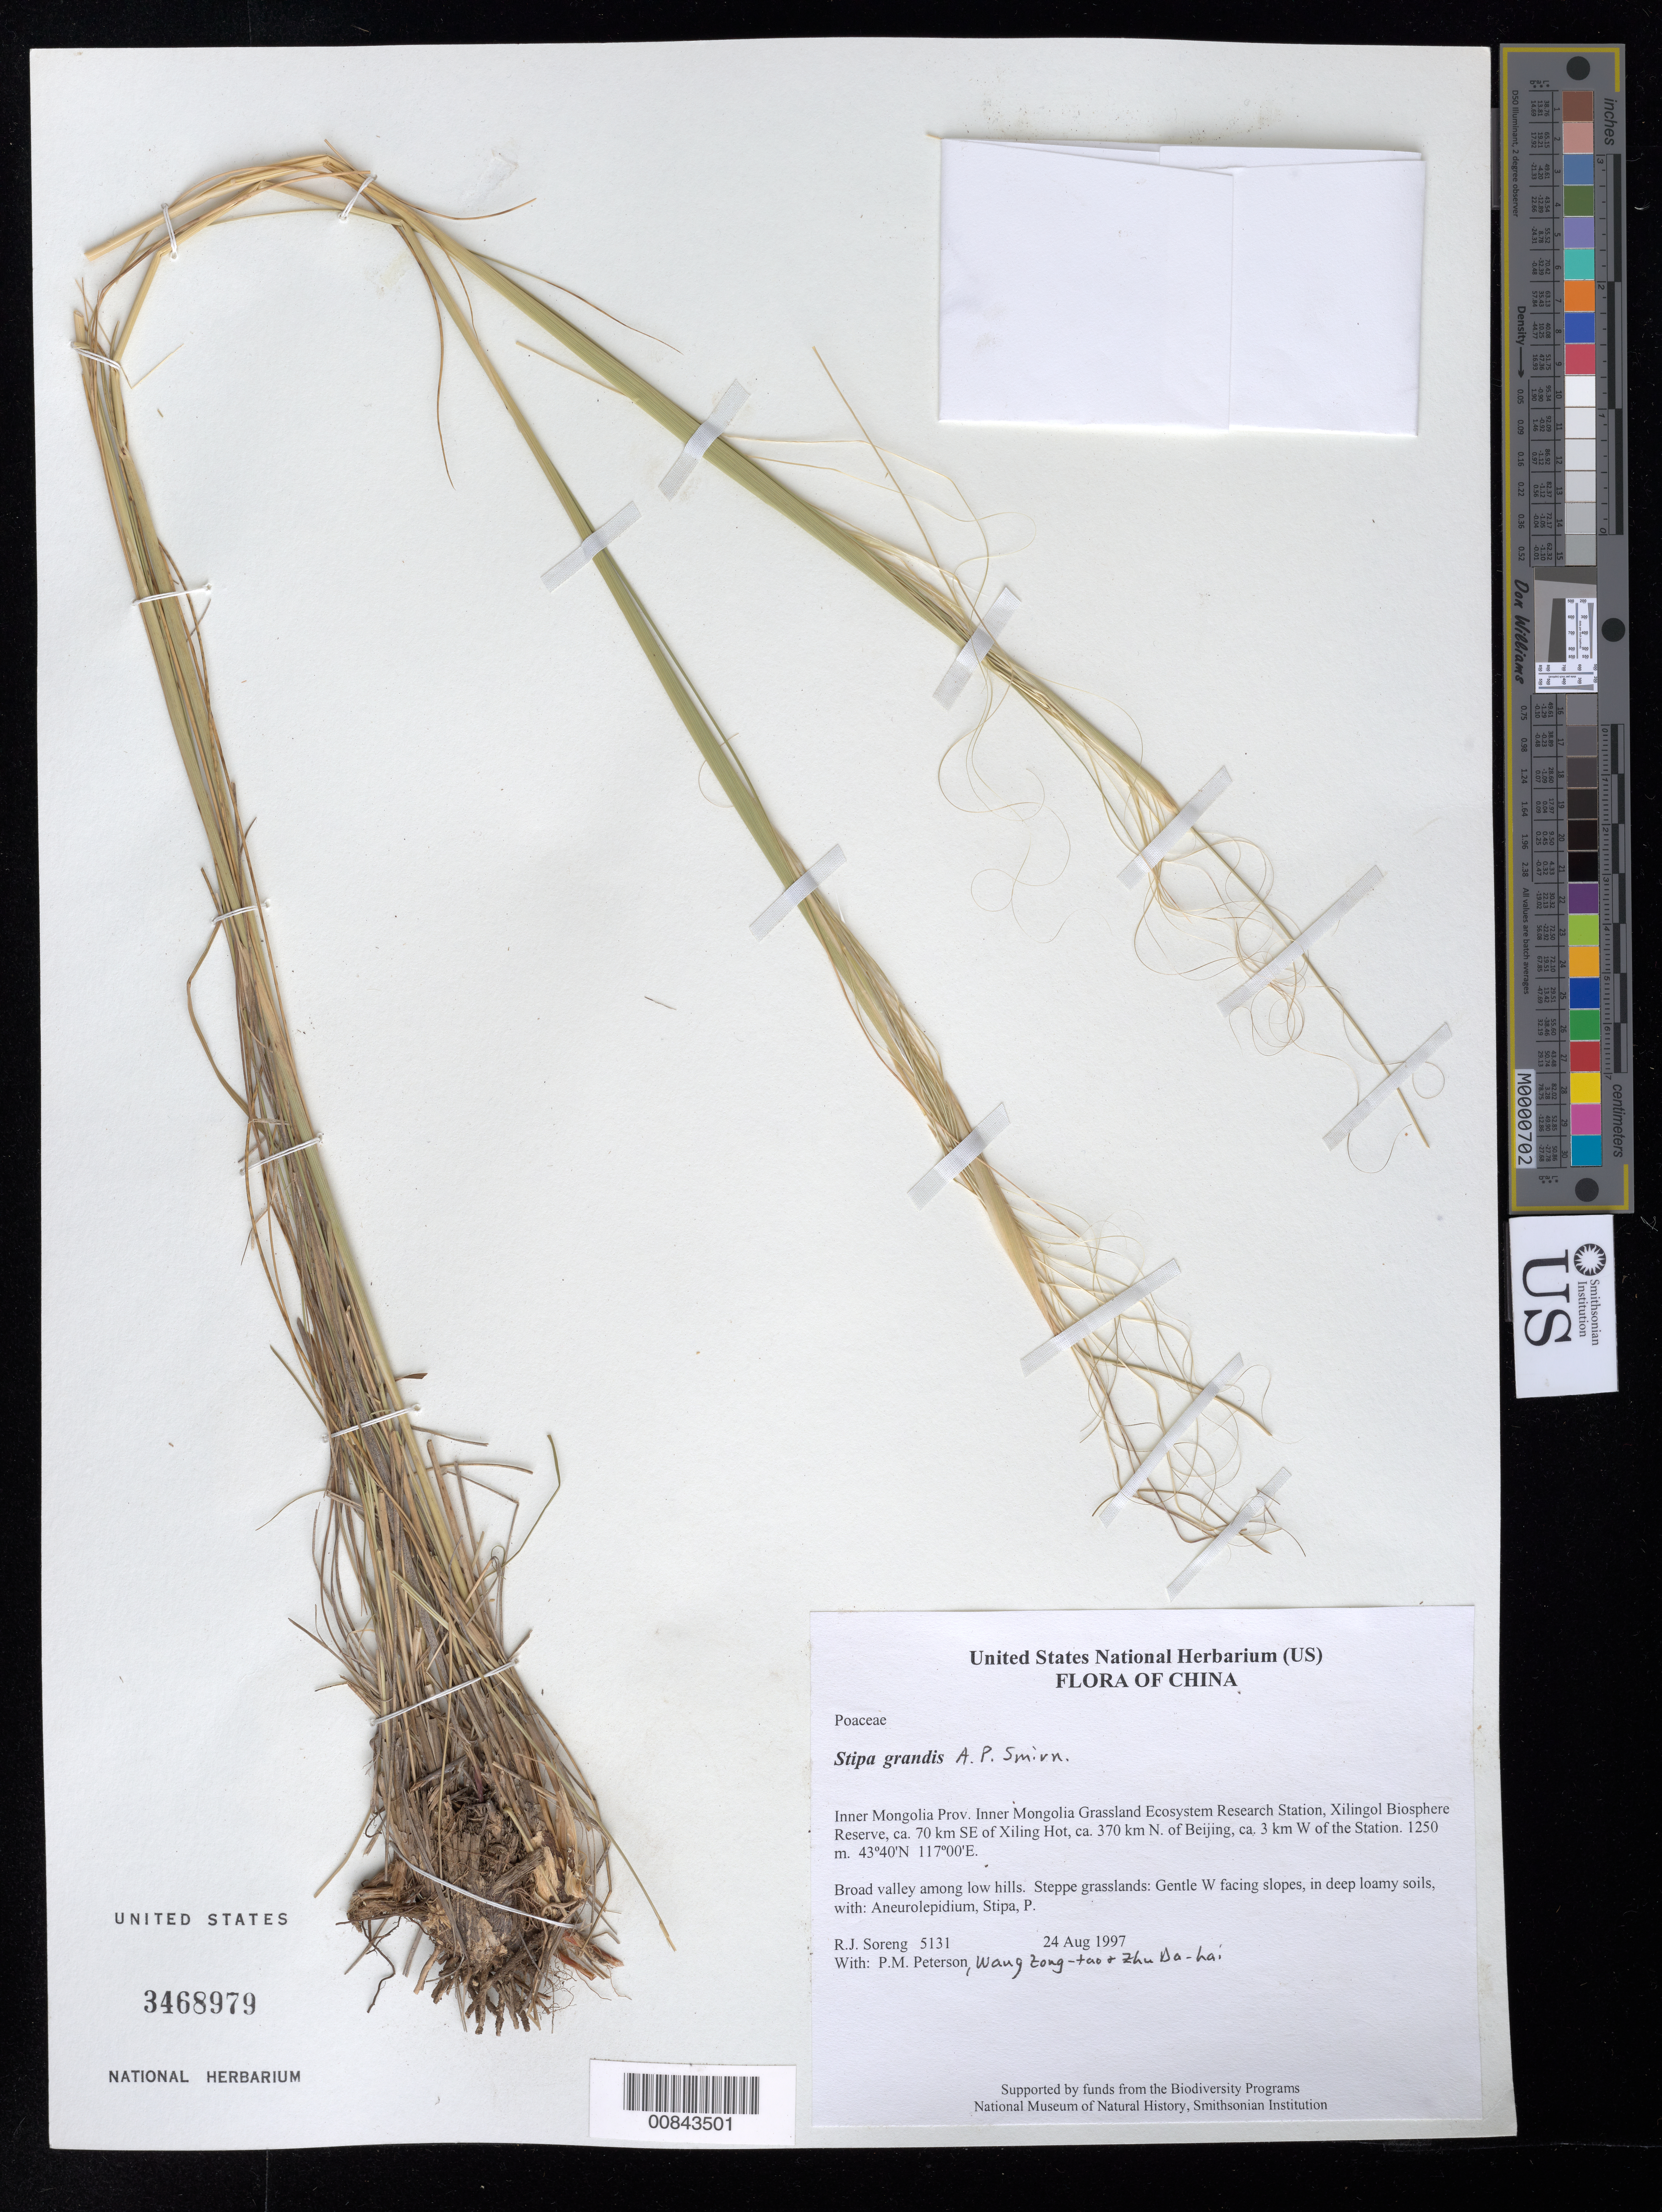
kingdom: Plantae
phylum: Tracheophyta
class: Liliopsida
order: Poales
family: Poaceae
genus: Stipa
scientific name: Stipa grandis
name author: P.A. Smirn.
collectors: R. J. Soreng, P. M. Peterson & Zhu Da-hai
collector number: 5131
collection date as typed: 24 Aug 1997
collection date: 1997-08-24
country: China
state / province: Nei Monggol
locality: Inner Mongolia Grassland Ecosystem Research Station, Xilingol Biosphere Reserve, ca. 70 km SE of Xiling Hot, ca. 370 km N. of Beijing, ca. 3 km W of the Station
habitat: Broad valley among low hills. Steppe grasslands: Gentle W facing slopes, in deep loamy soils, with: Aneurolepidium, Stipa, P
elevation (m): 1250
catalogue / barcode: US 3468979